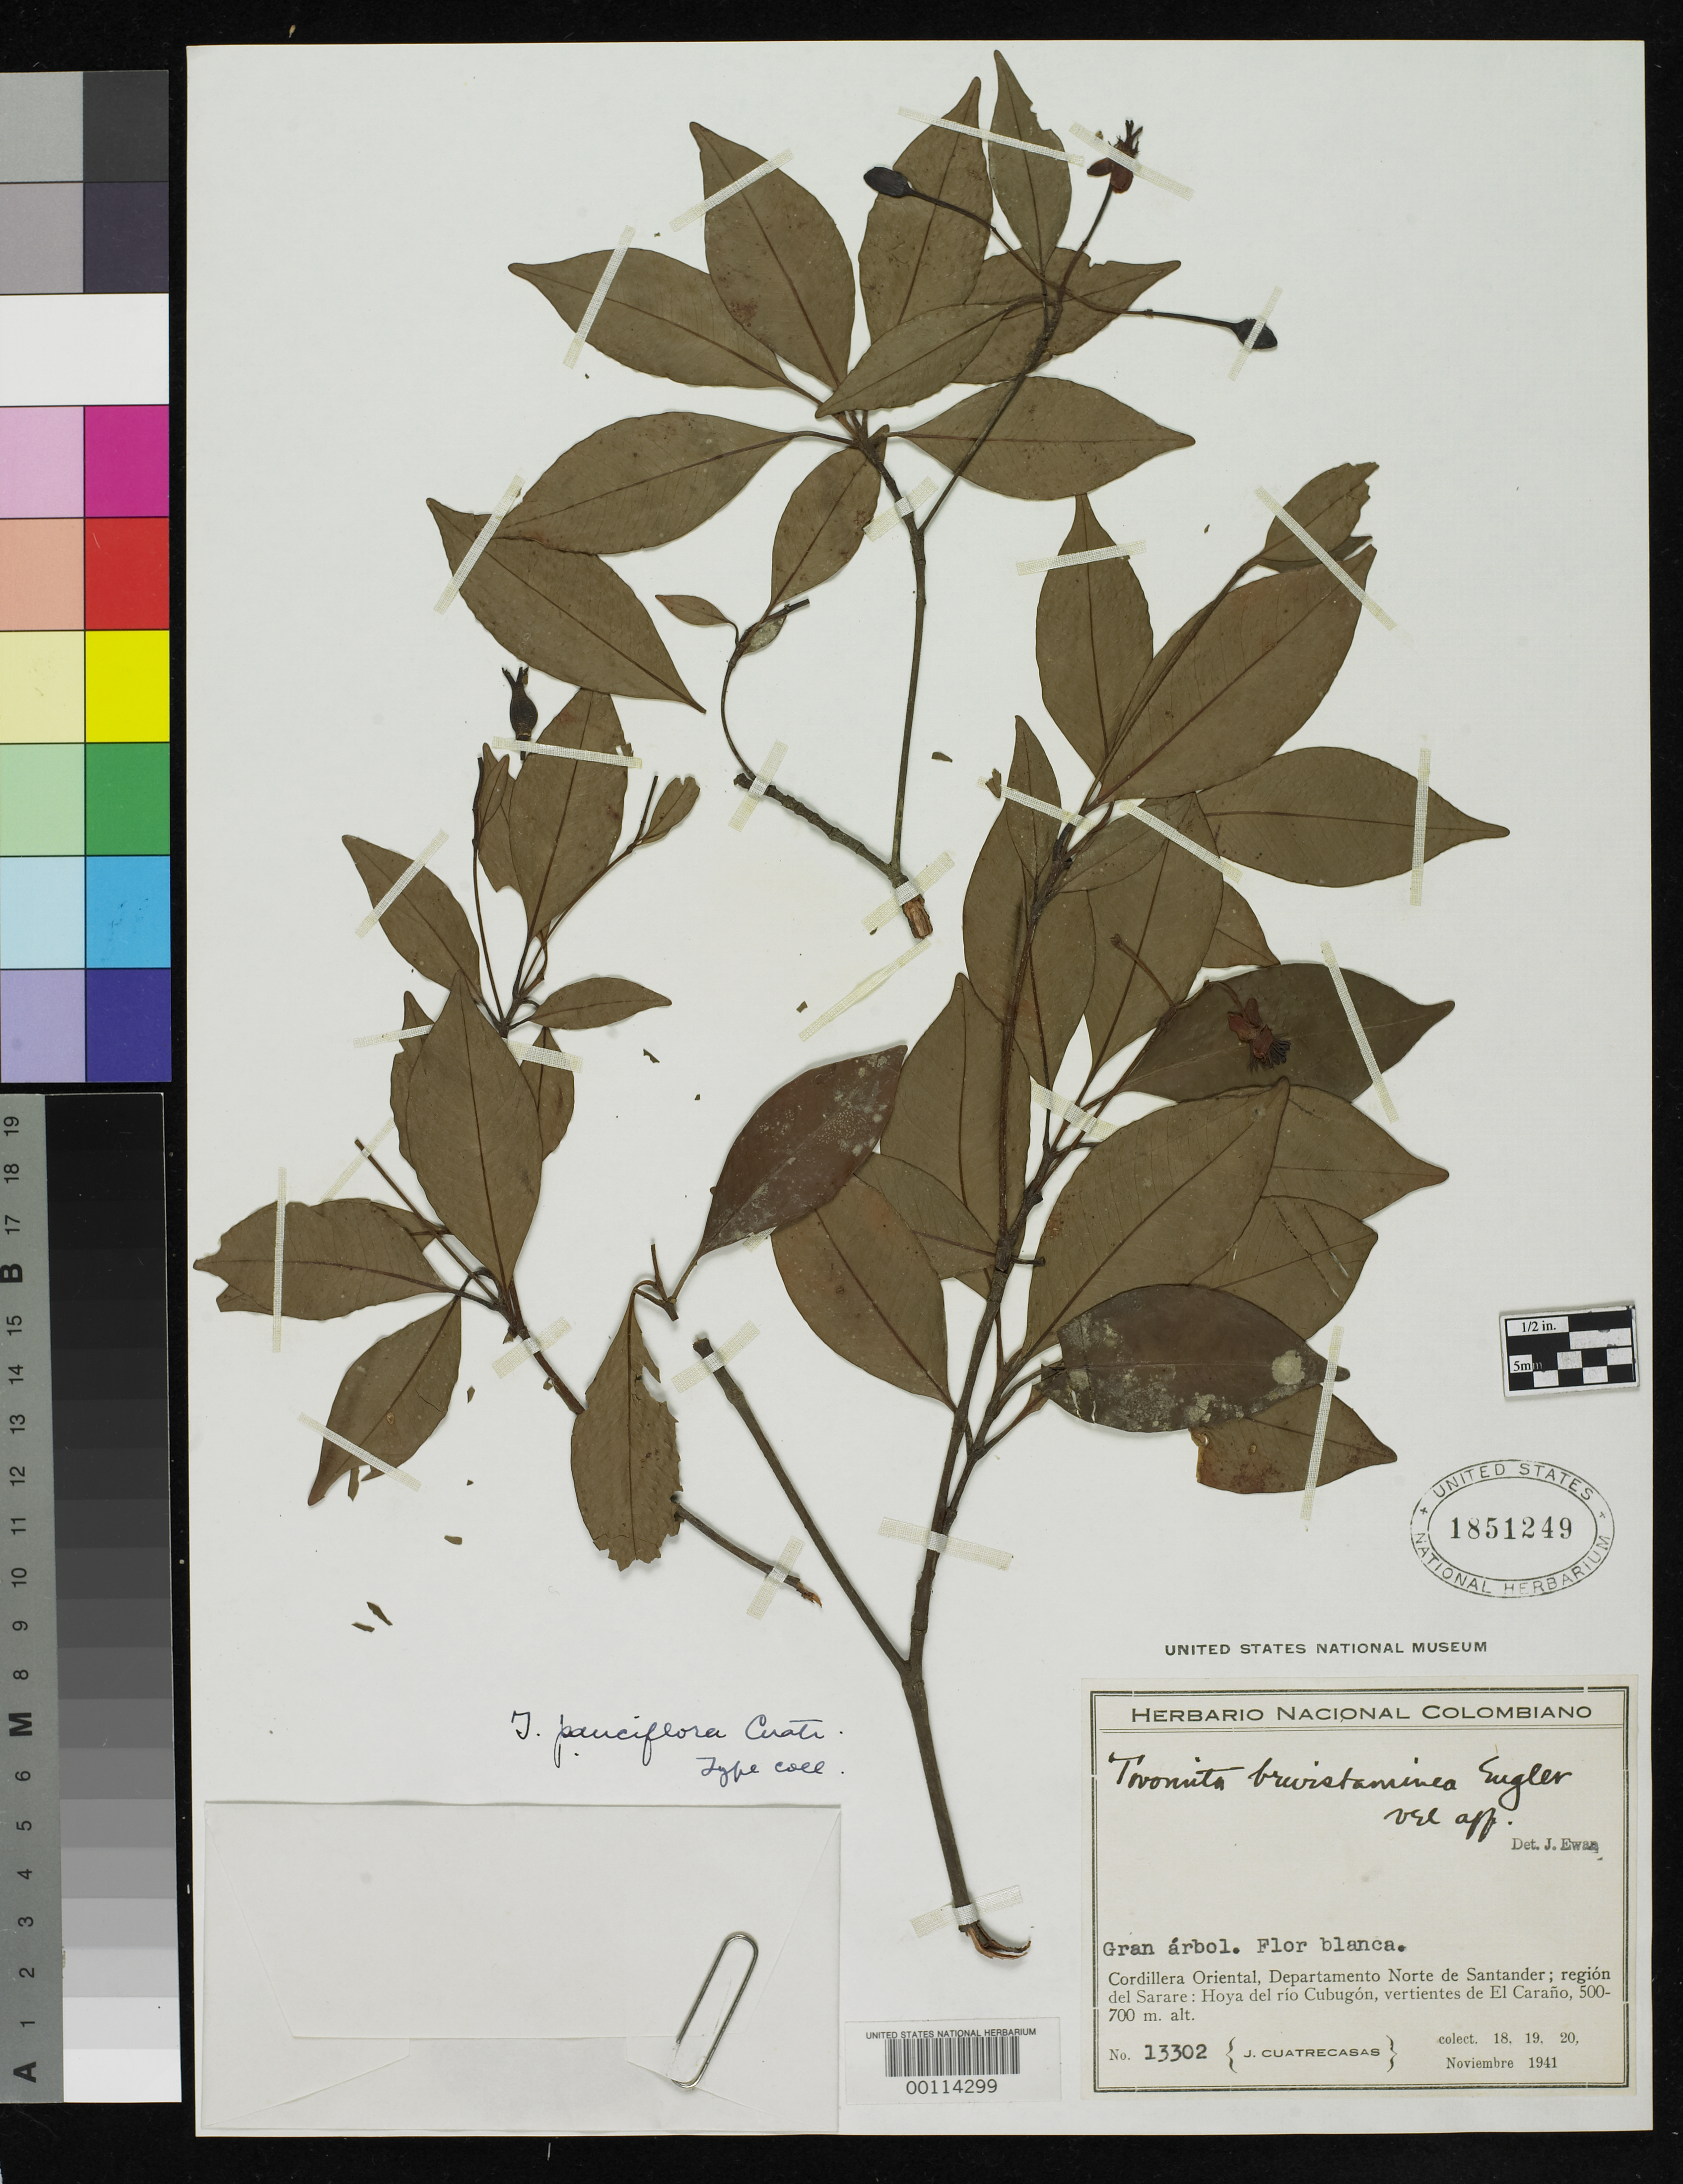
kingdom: Plantae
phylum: Tracheophyta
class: Magnoliopsida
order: Malpighiales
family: Clusiaceae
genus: Tovomita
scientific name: Tovomita pauciflora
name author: Cuatrec.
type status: Isotype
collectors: J. Cuatrecasas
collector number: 13302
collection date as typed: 18 Nov 1941 to 20 Nov 1941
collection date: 1941-11-18/1941-11-20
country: Colombia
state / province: Norte de Santander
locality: Cordillero Oriental, region del Sarare, Hoya del Rio Cubugon, Vertientes de El Carano.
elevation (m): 500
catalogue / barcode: US 1851249